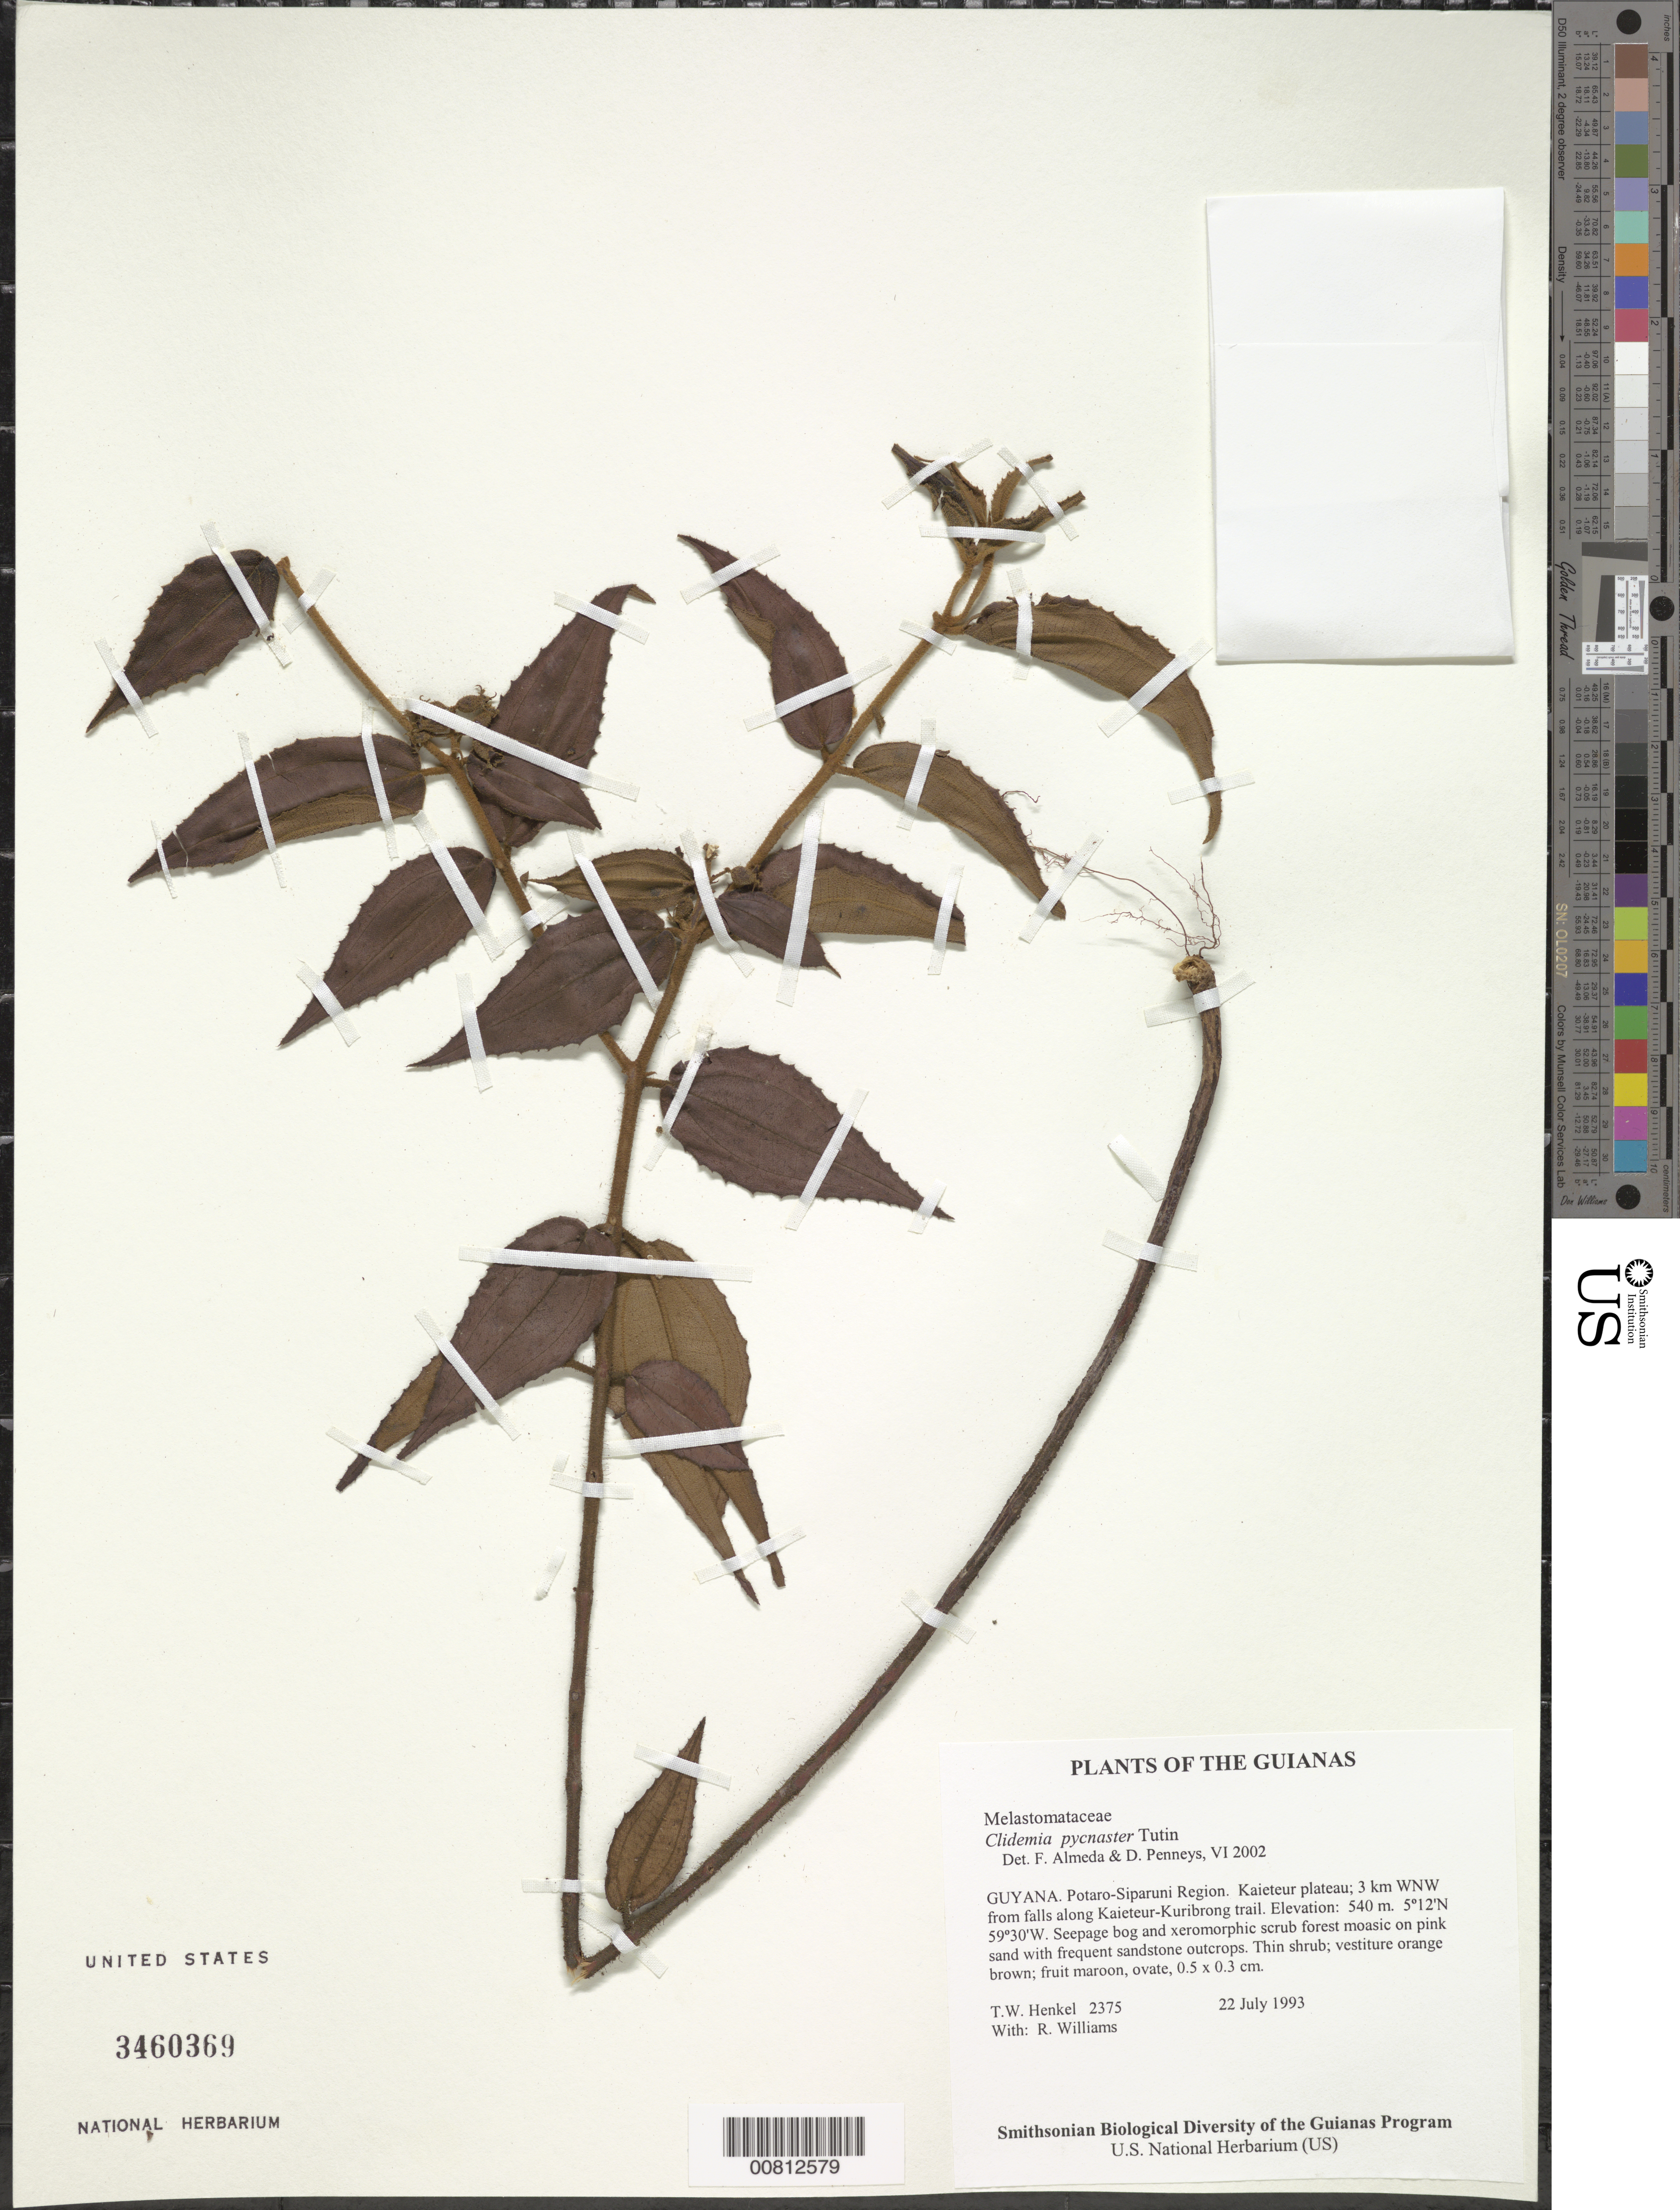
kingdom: Plantae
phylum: Tracheophyta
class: Magnoliopsida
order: Myrtales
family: Melastomataceae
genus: Clidemia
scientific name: Clidemia pycnaster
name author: Tutin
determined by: Almeda, F.; Penneys, D. S.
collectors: T. Henkel & R. Williams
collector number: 2375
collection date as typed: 22 July 1993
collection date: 1993-07-22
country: Guyana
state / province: Potaro-Siparuni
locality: Kaieteur plateau; 3 km WNW from falls along Kaieteur-Kuribrong trail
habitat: Seepage bog and xeromorphic scrub forest moasic on pink sand with frequent sandstone outcrops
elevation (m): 540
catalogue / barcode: US 3460369